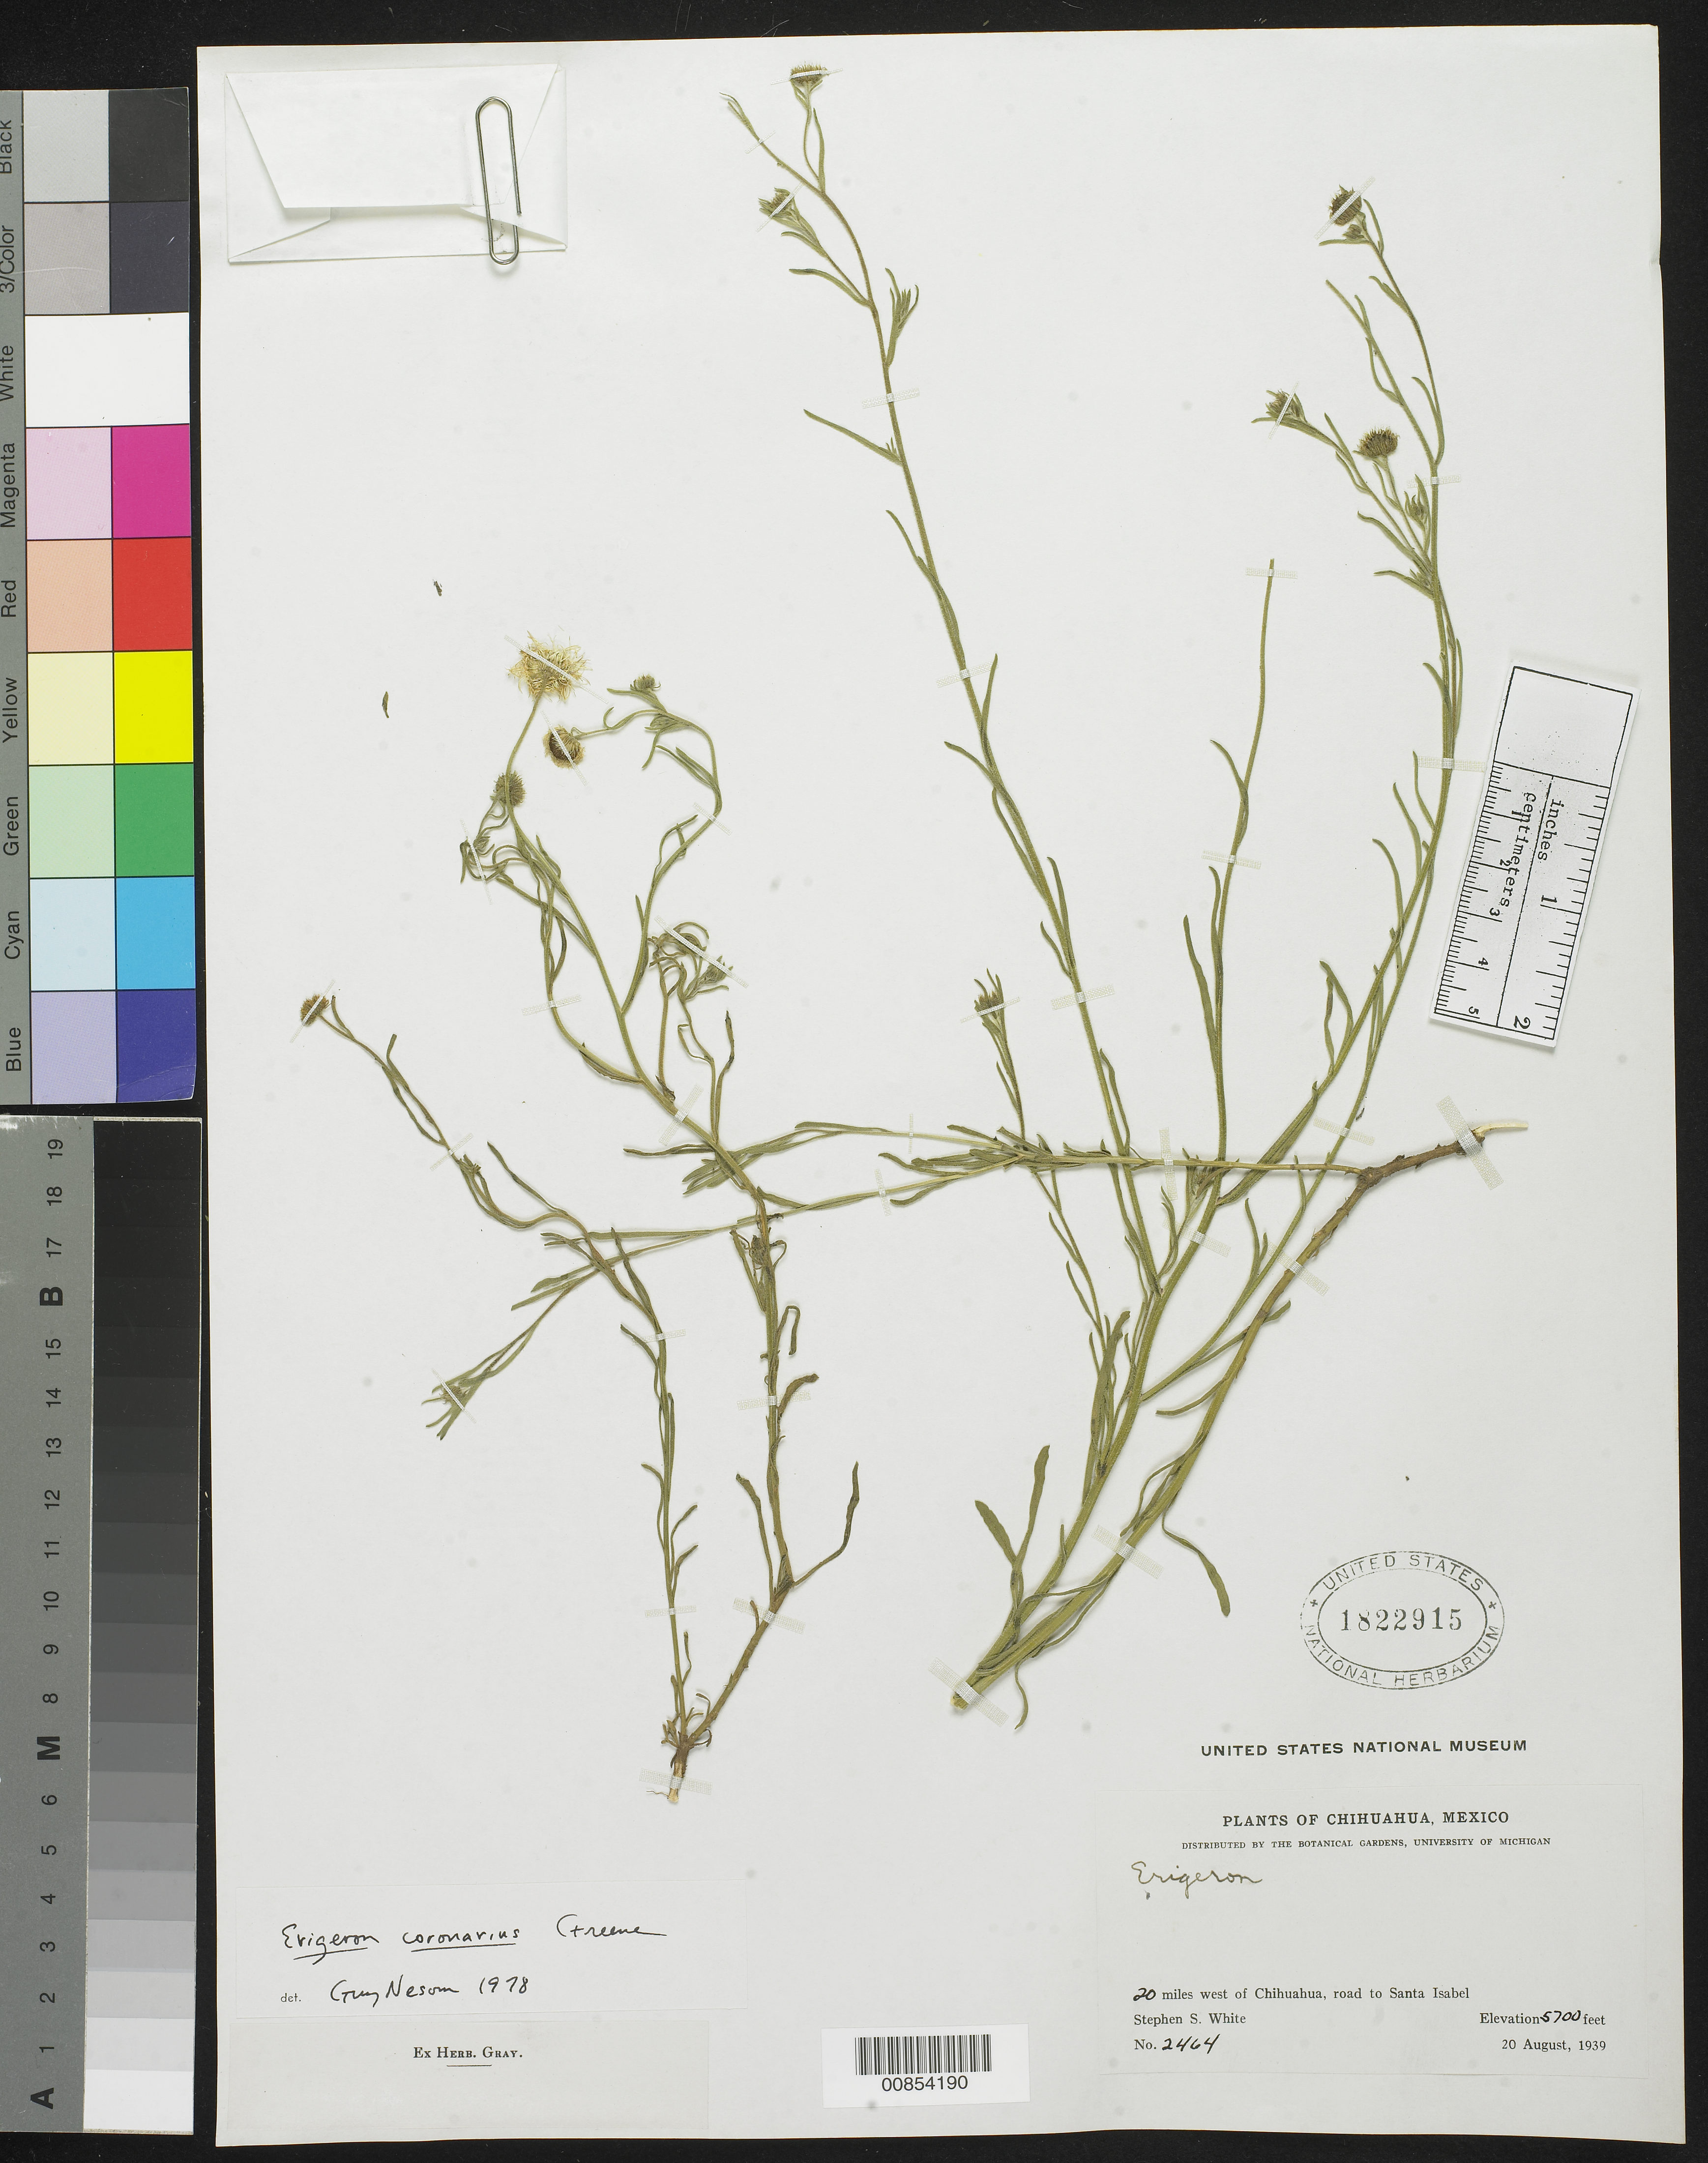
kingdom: Plantae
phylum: Tracheophyta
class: Magnoliopsida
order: Asterales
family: Asteraceae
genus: Erigeron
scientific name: Erigeron coronarius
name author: Greene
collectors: S. S. White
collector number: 2464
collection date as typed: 20 Aug 1939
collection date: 1939-08-20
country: Mexico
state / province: Chihuahua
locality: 20 miles west of Chihuahua, road to Santa Isabel.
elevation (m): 1737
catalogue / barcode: US 1822915